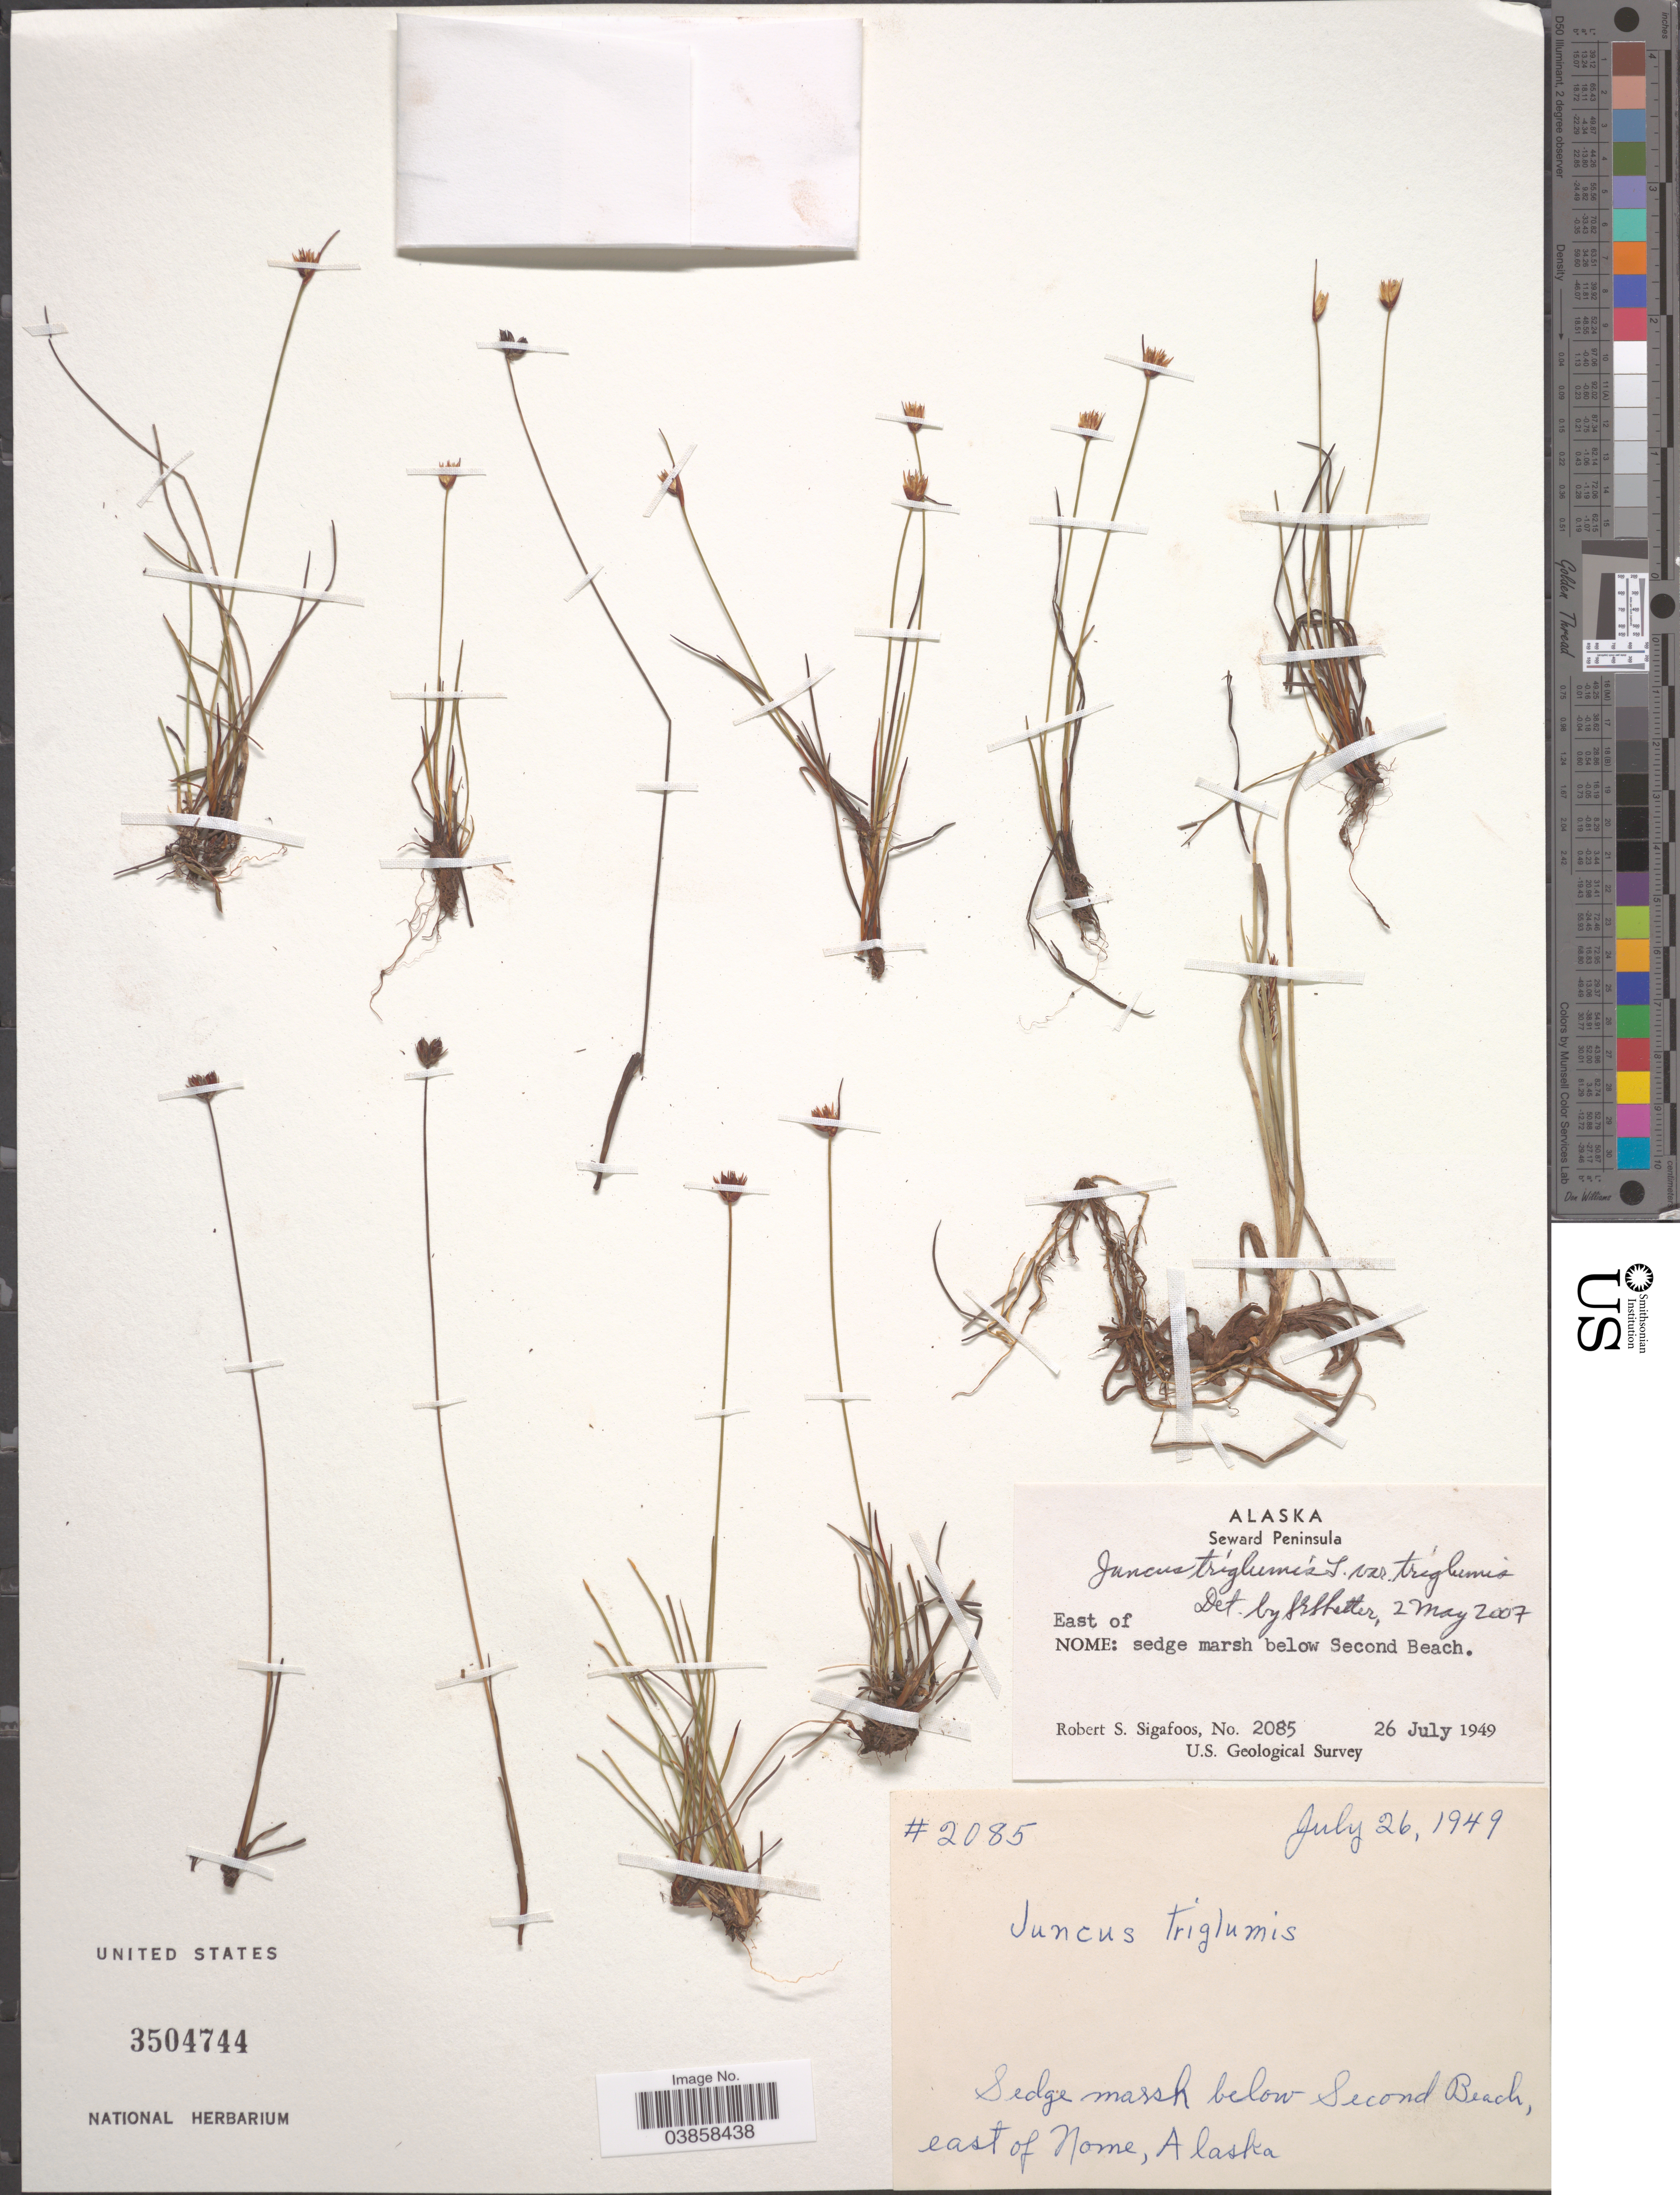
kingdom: Plantae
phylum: Tracheophyta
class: Liliopsida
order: Poales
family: Juncaceae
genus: Juncus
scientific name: Juncus triglumis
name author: L.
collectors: R. Sigafoos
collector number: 2085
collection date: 1949-07-26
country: United States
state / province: Alaska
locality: Seward Peninsula. East of Nome: sedge marsh below Second Beach.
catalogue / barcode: US 3504744